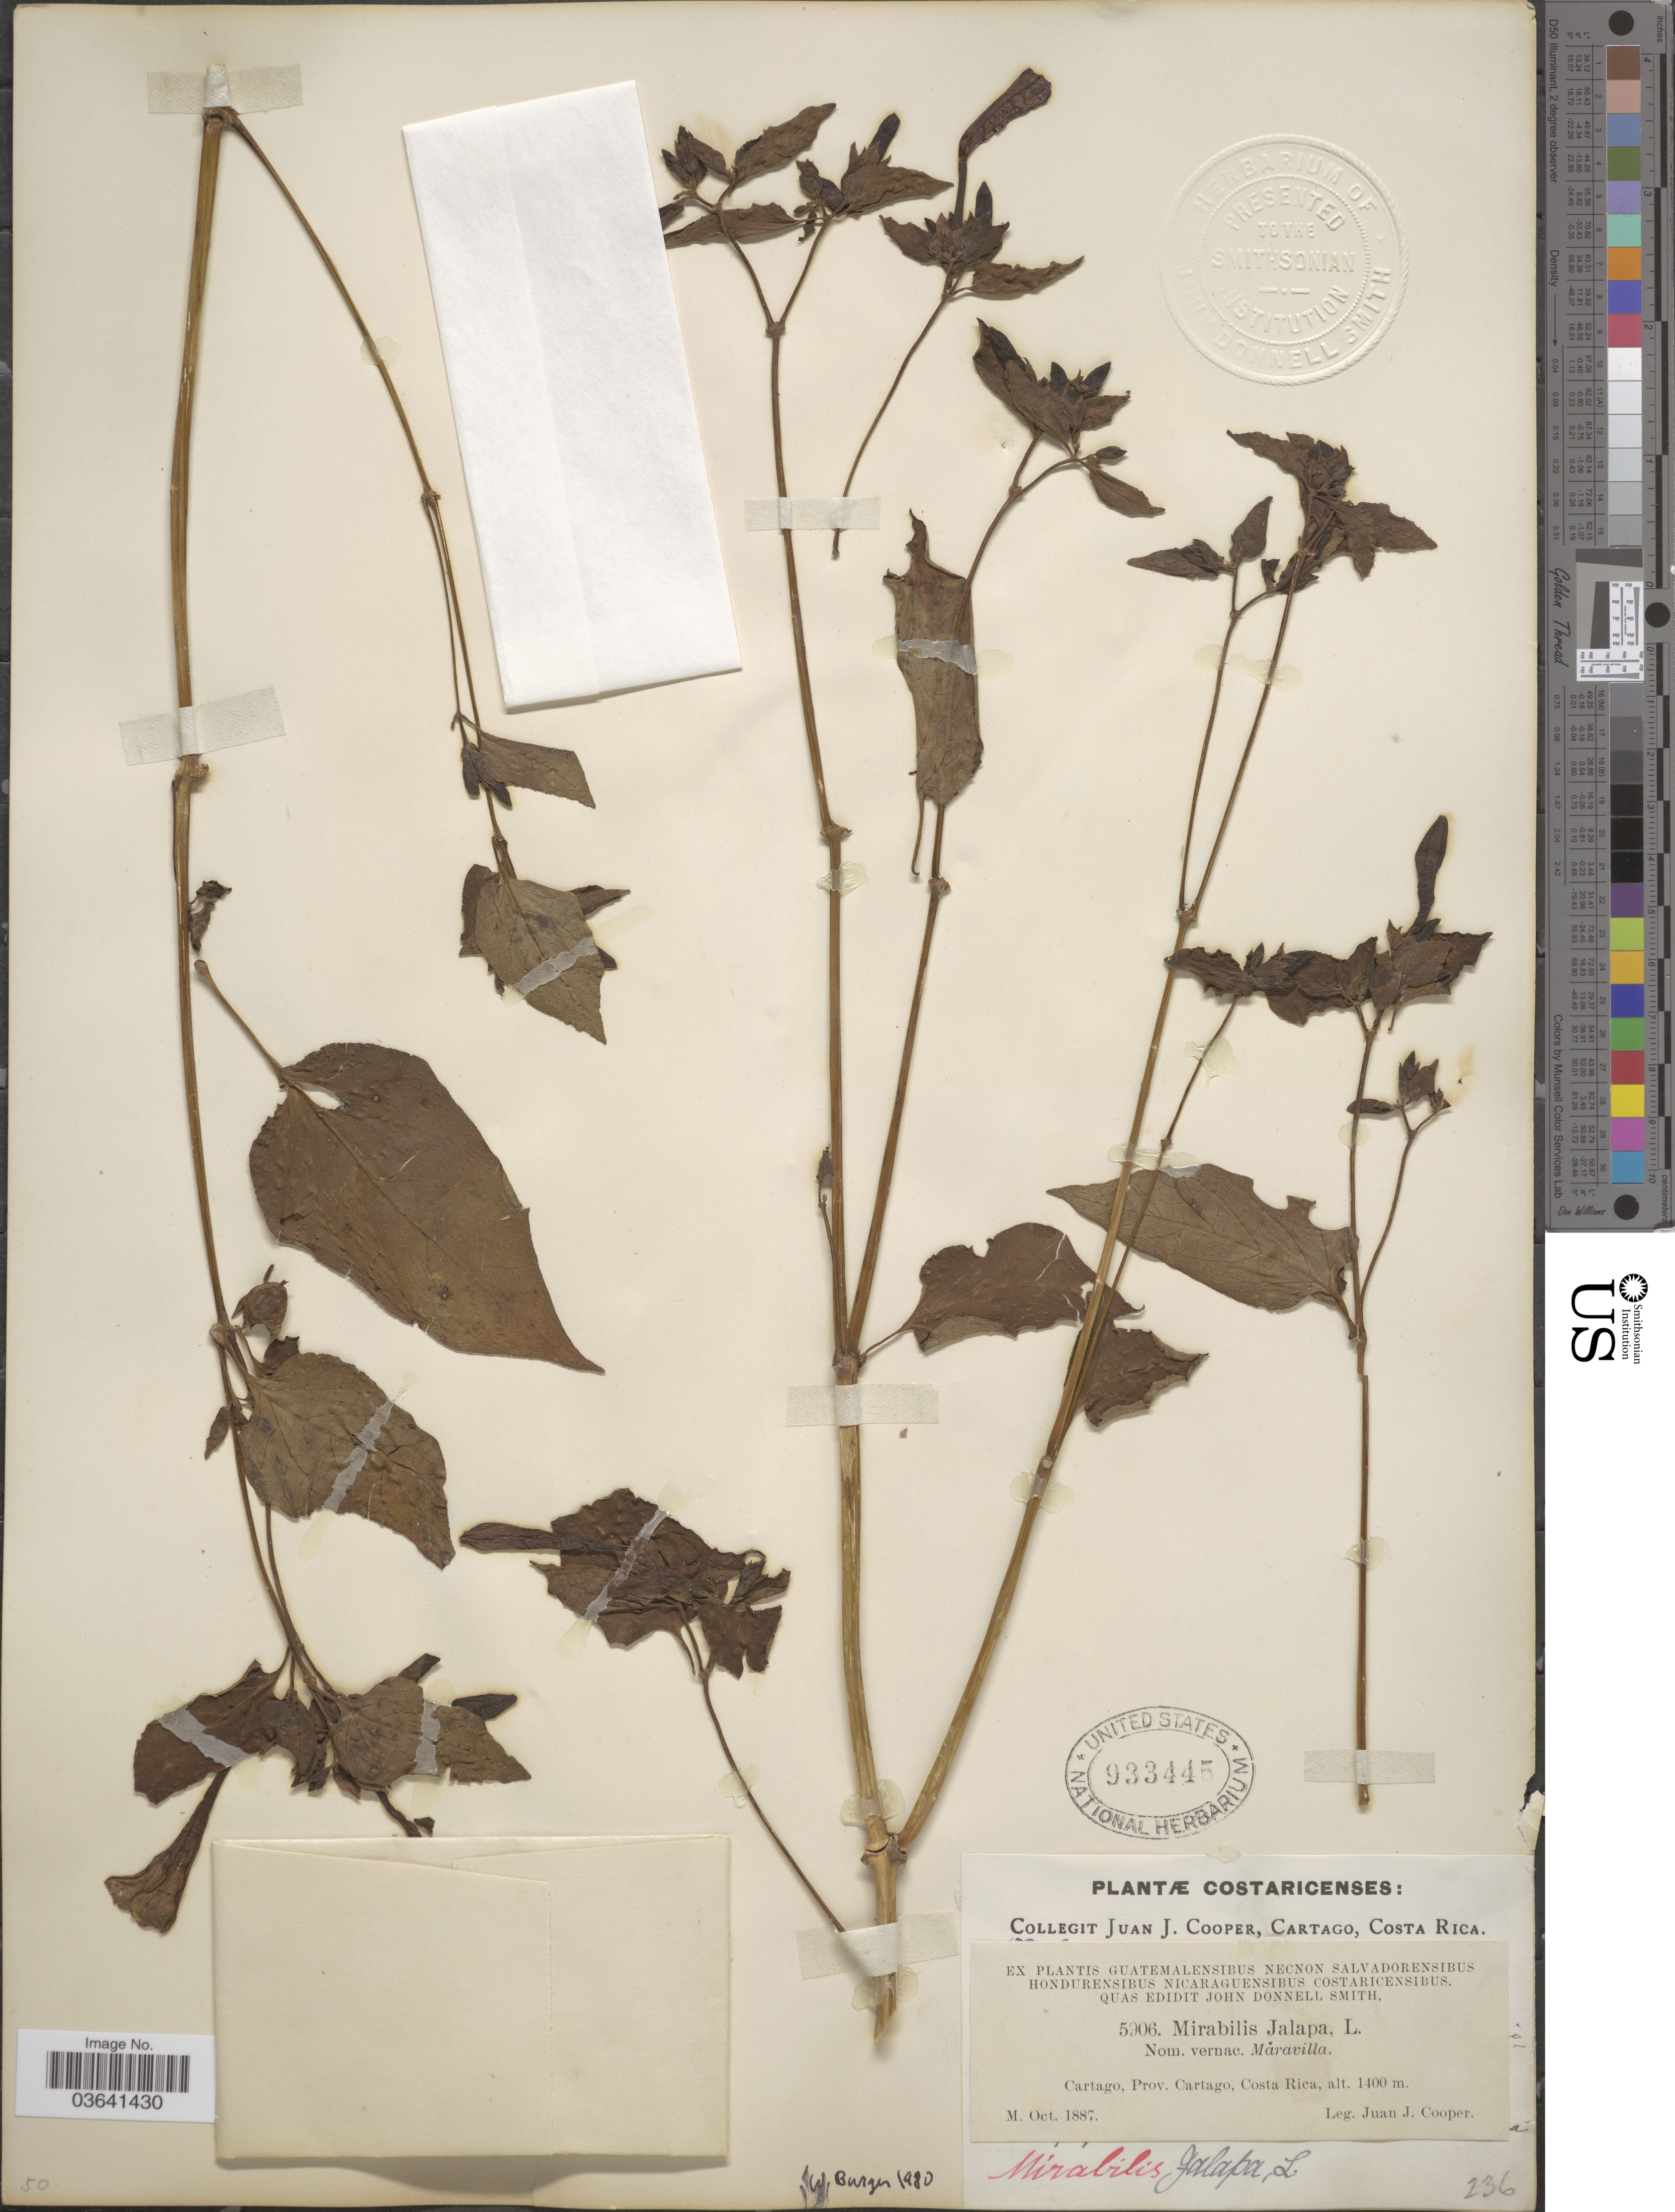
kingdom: Plantae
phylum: Tracheophyta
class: Magnoliopsida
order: Caryophyllales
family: Nyctaginaceae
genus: Mirabilis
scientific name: Mirabilis jalapa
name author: L.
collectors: J. J. Cooper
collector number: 5906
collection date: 1887-10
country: Costa Rica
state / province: Cartago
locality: Cartago, Prov. Cartago.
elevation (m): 1400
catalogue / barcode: US 933445